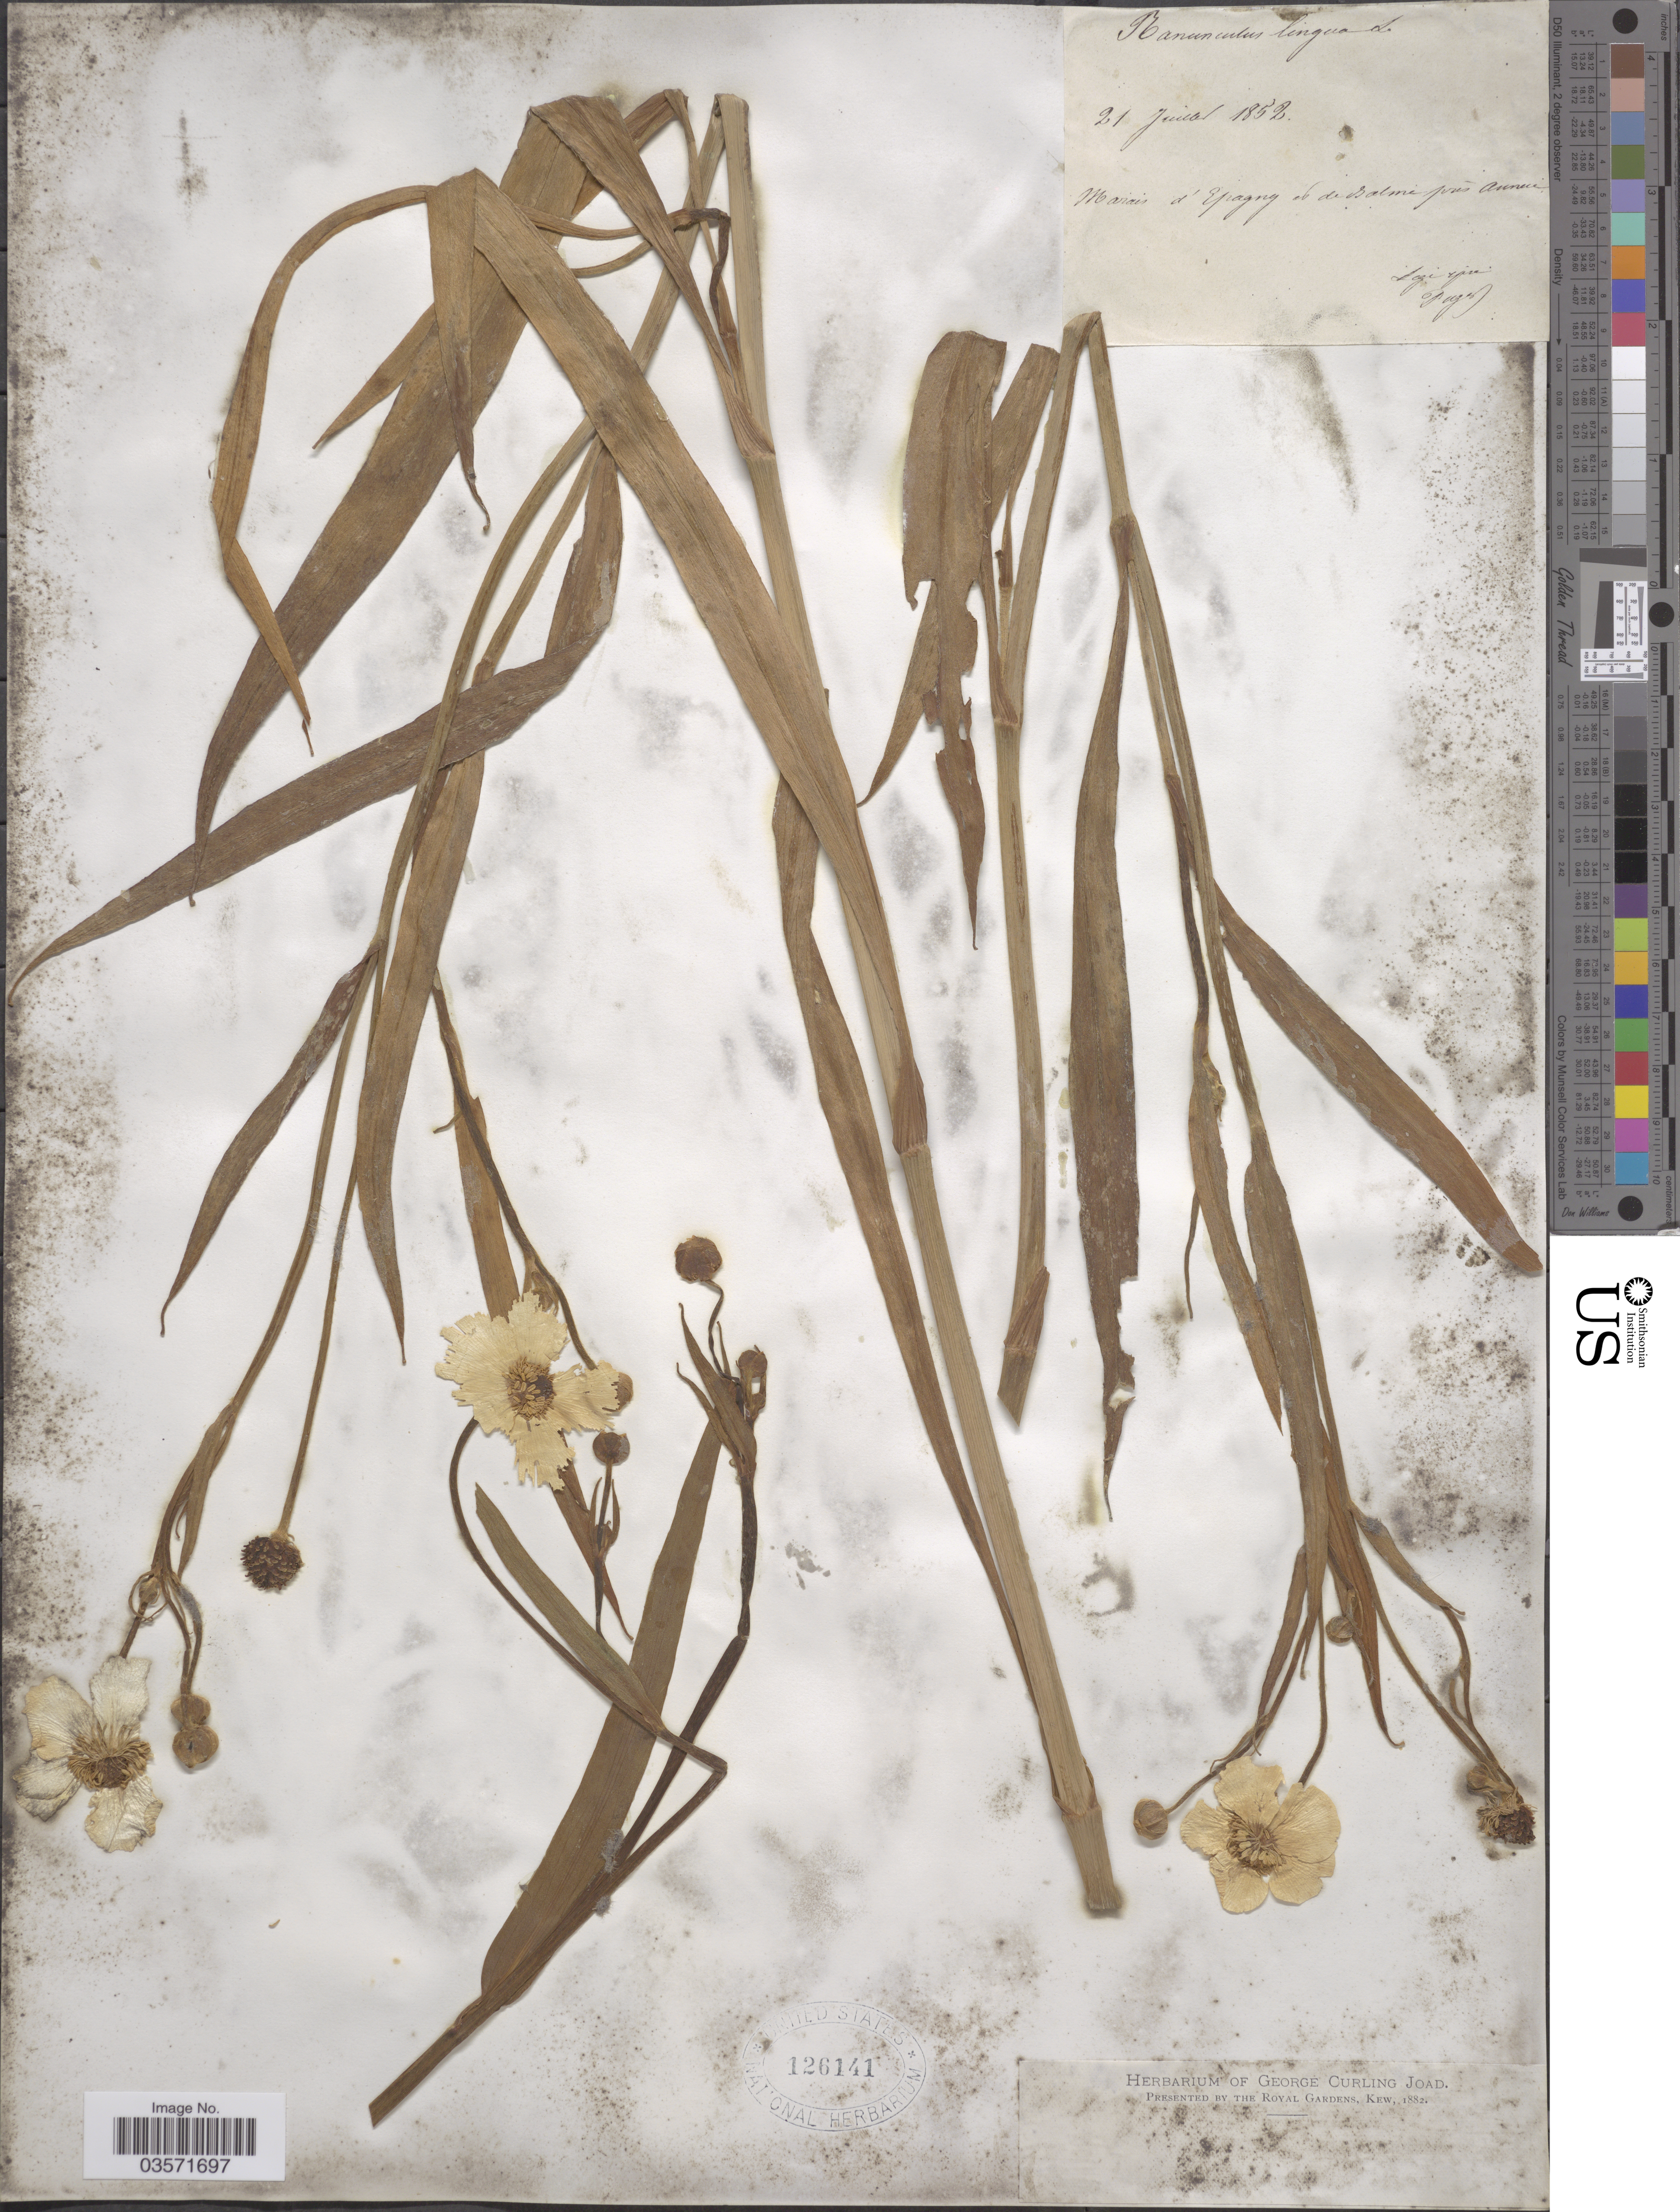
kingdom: Plantae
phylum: Tracheophyta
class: Magnoliopsida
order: Ranunculales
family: Ranunculaceae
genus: Ranunculus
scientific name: Ranunculus lingua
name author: L.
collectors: -. Puget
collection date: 1852-07-21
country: France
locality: Marais d'Epagny et de Balme [interpreted] près Anneci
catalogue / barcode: US 126141